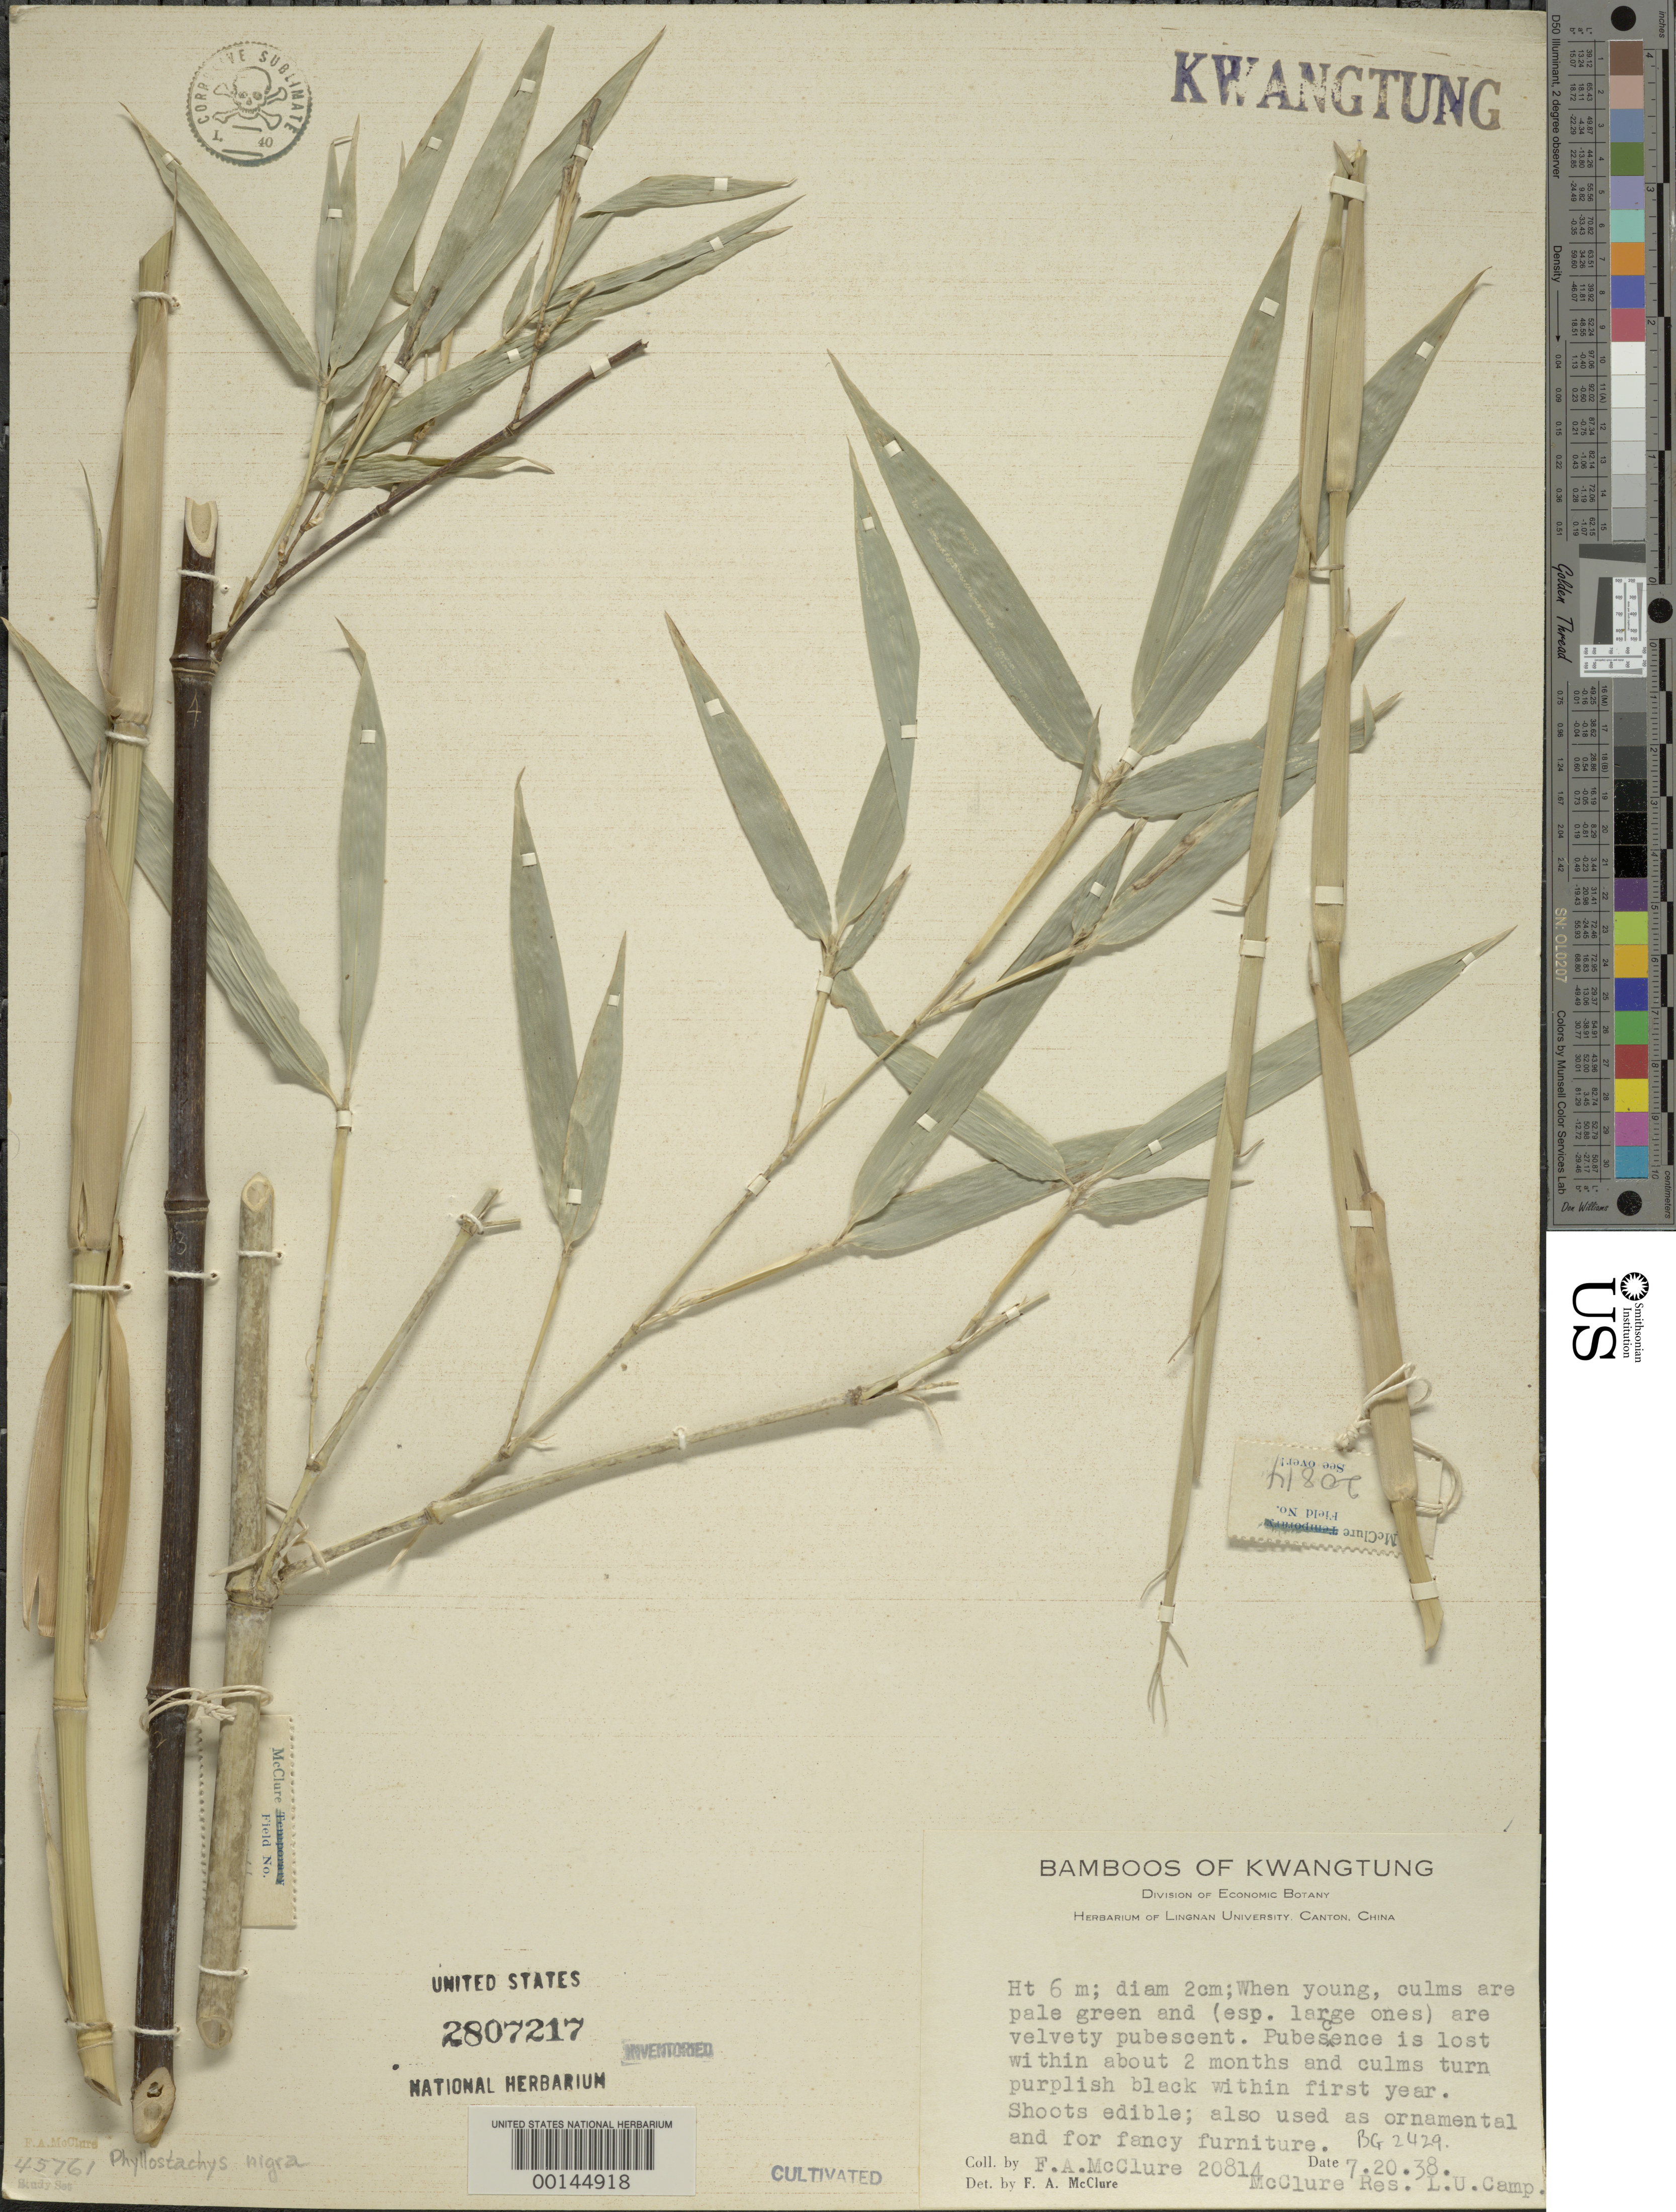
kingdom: Plantae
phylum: Tracheophyta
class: Liliopsida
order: Poales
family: Poaceae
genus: Phyllostachys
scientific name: Phyllostachys nigra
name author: (Lodd. ex Lindl.) Munro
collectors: F. A. McClure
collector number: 20814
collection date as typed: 20 Jul 1938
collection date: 1938-07-20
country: China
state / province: Guangdong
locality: Mcclure res. l.u. camp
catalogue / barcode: US 2807217